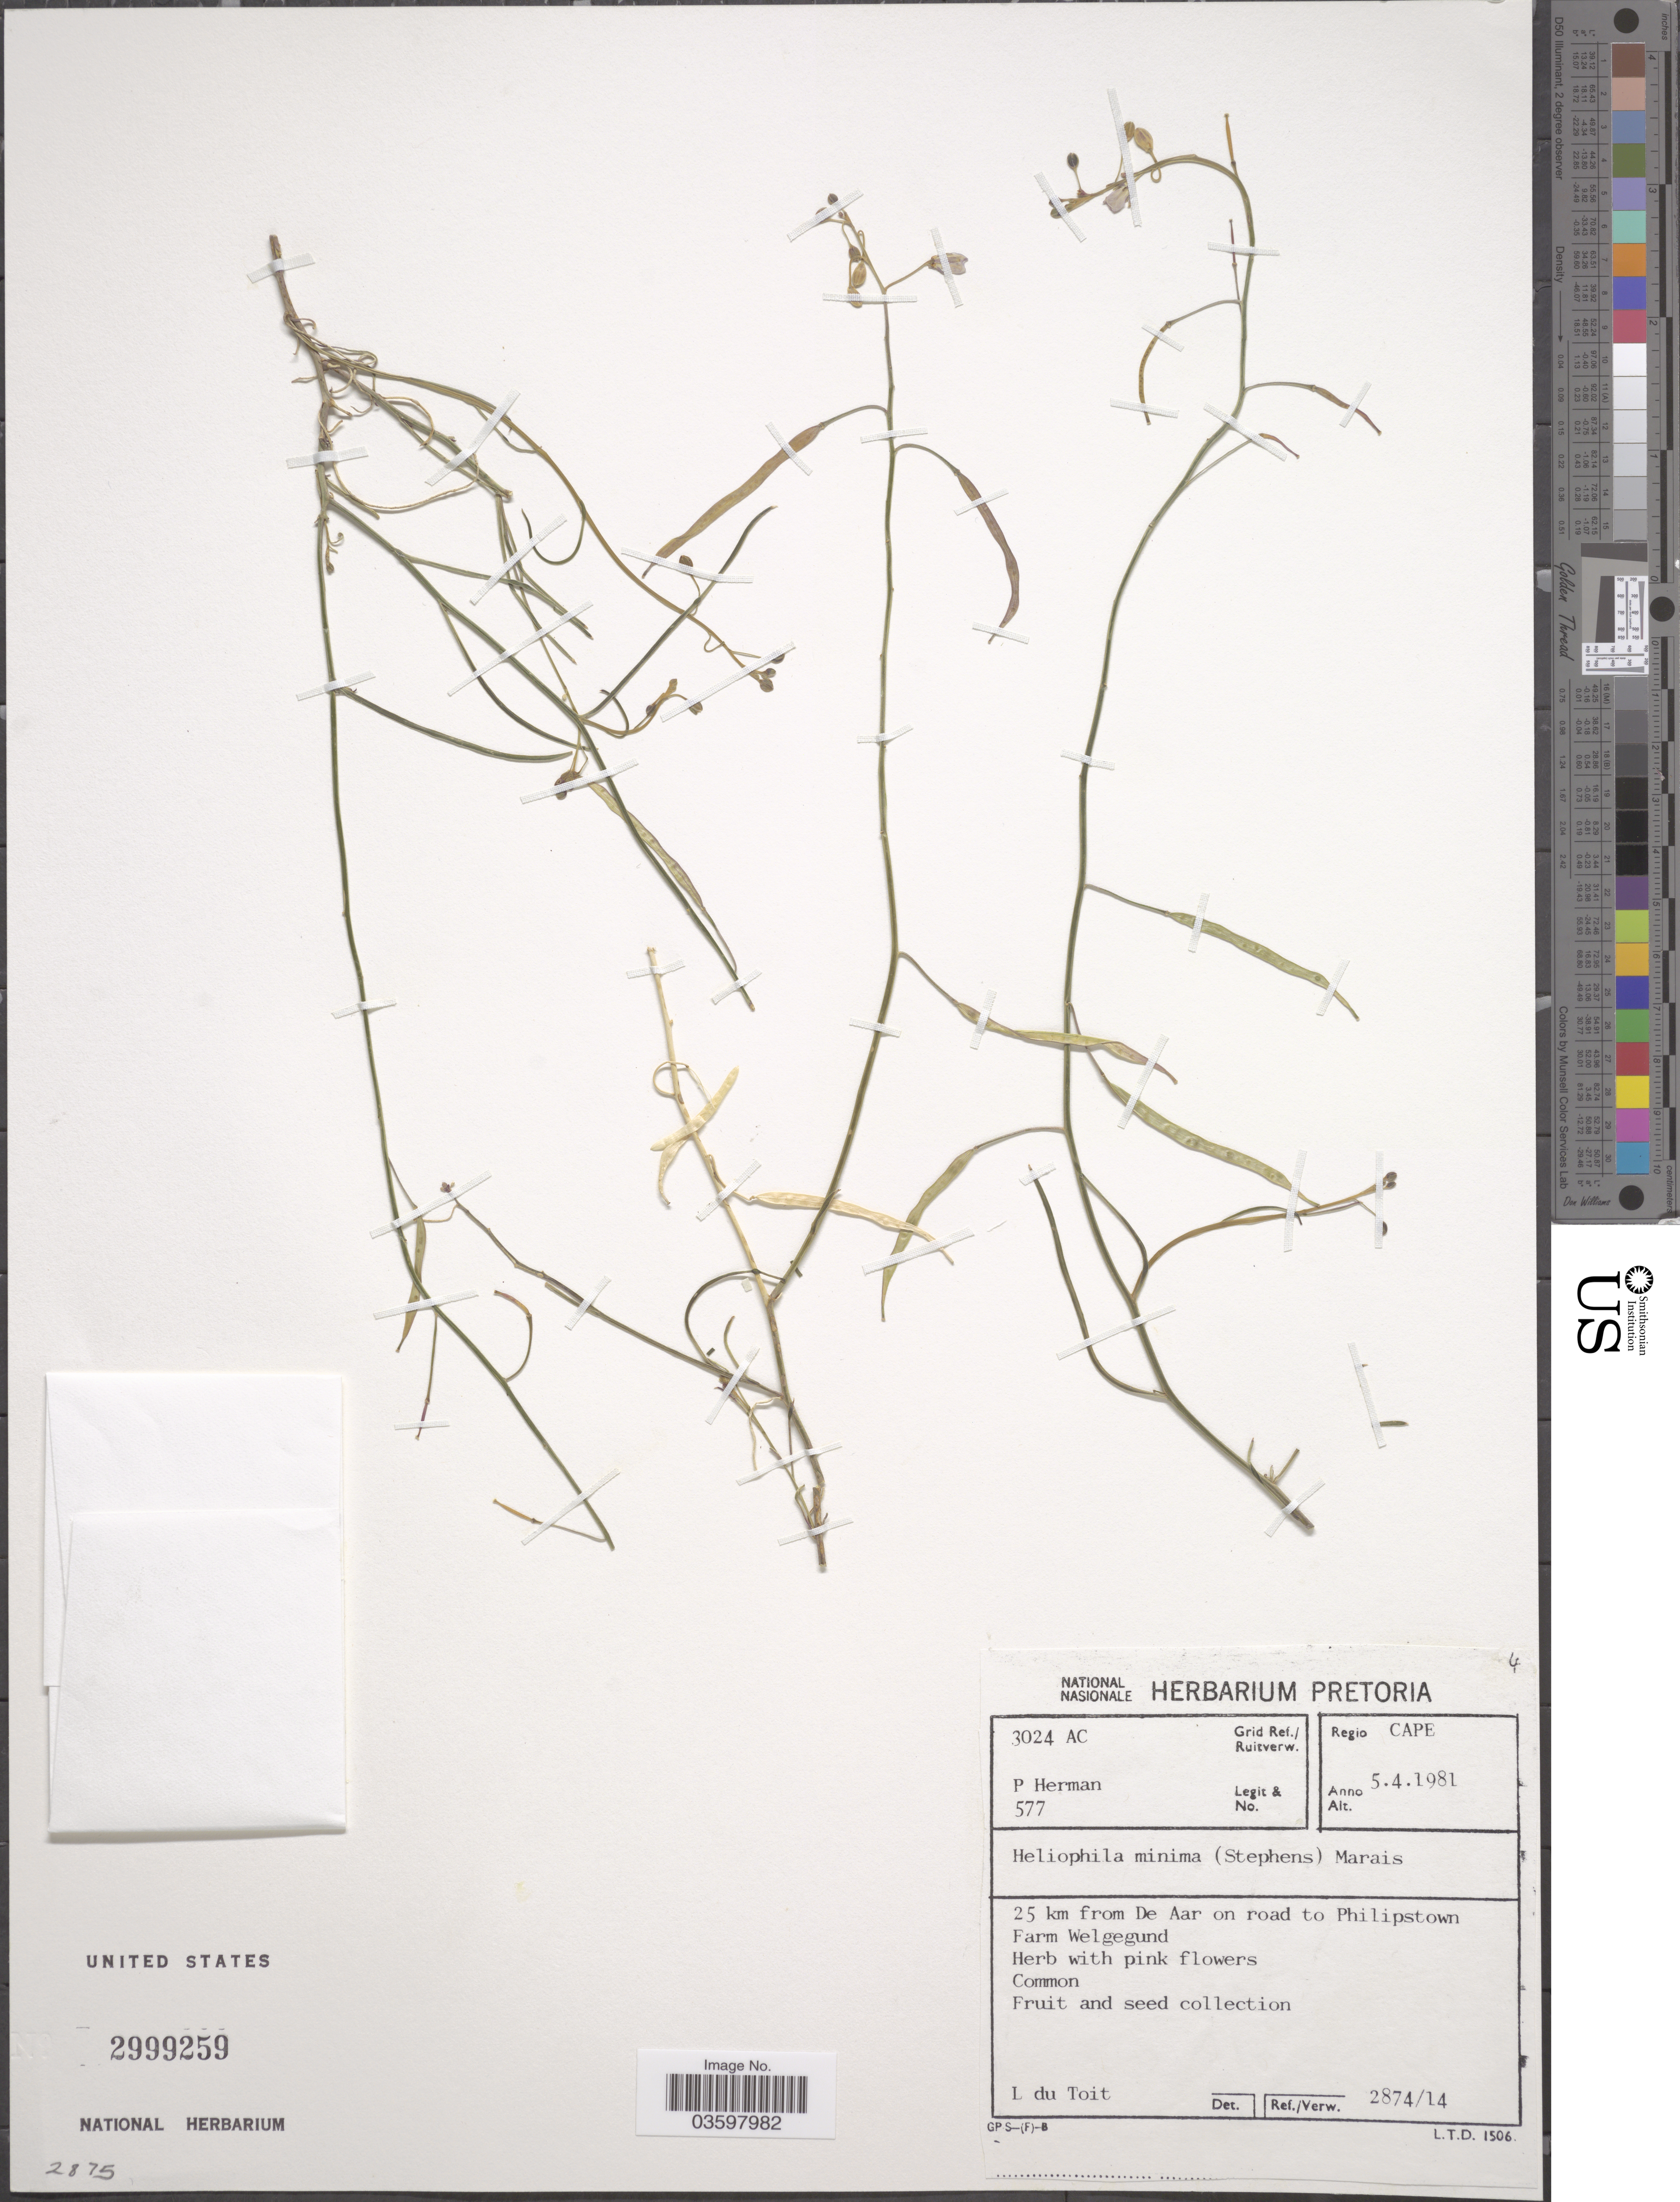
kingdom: Plantae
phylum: Tracheophyta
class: Magnoliopsida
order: Brassicales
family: Brassicaceae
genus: Heliophila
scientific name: Heliophila minima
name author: Marais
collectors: P. Herman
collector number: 577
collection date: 1981-04-05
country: South Africa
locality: Regio Cape. 25 km from De Aar on road to Philipstown. Farm Welgegund.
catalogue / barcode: US 2999259